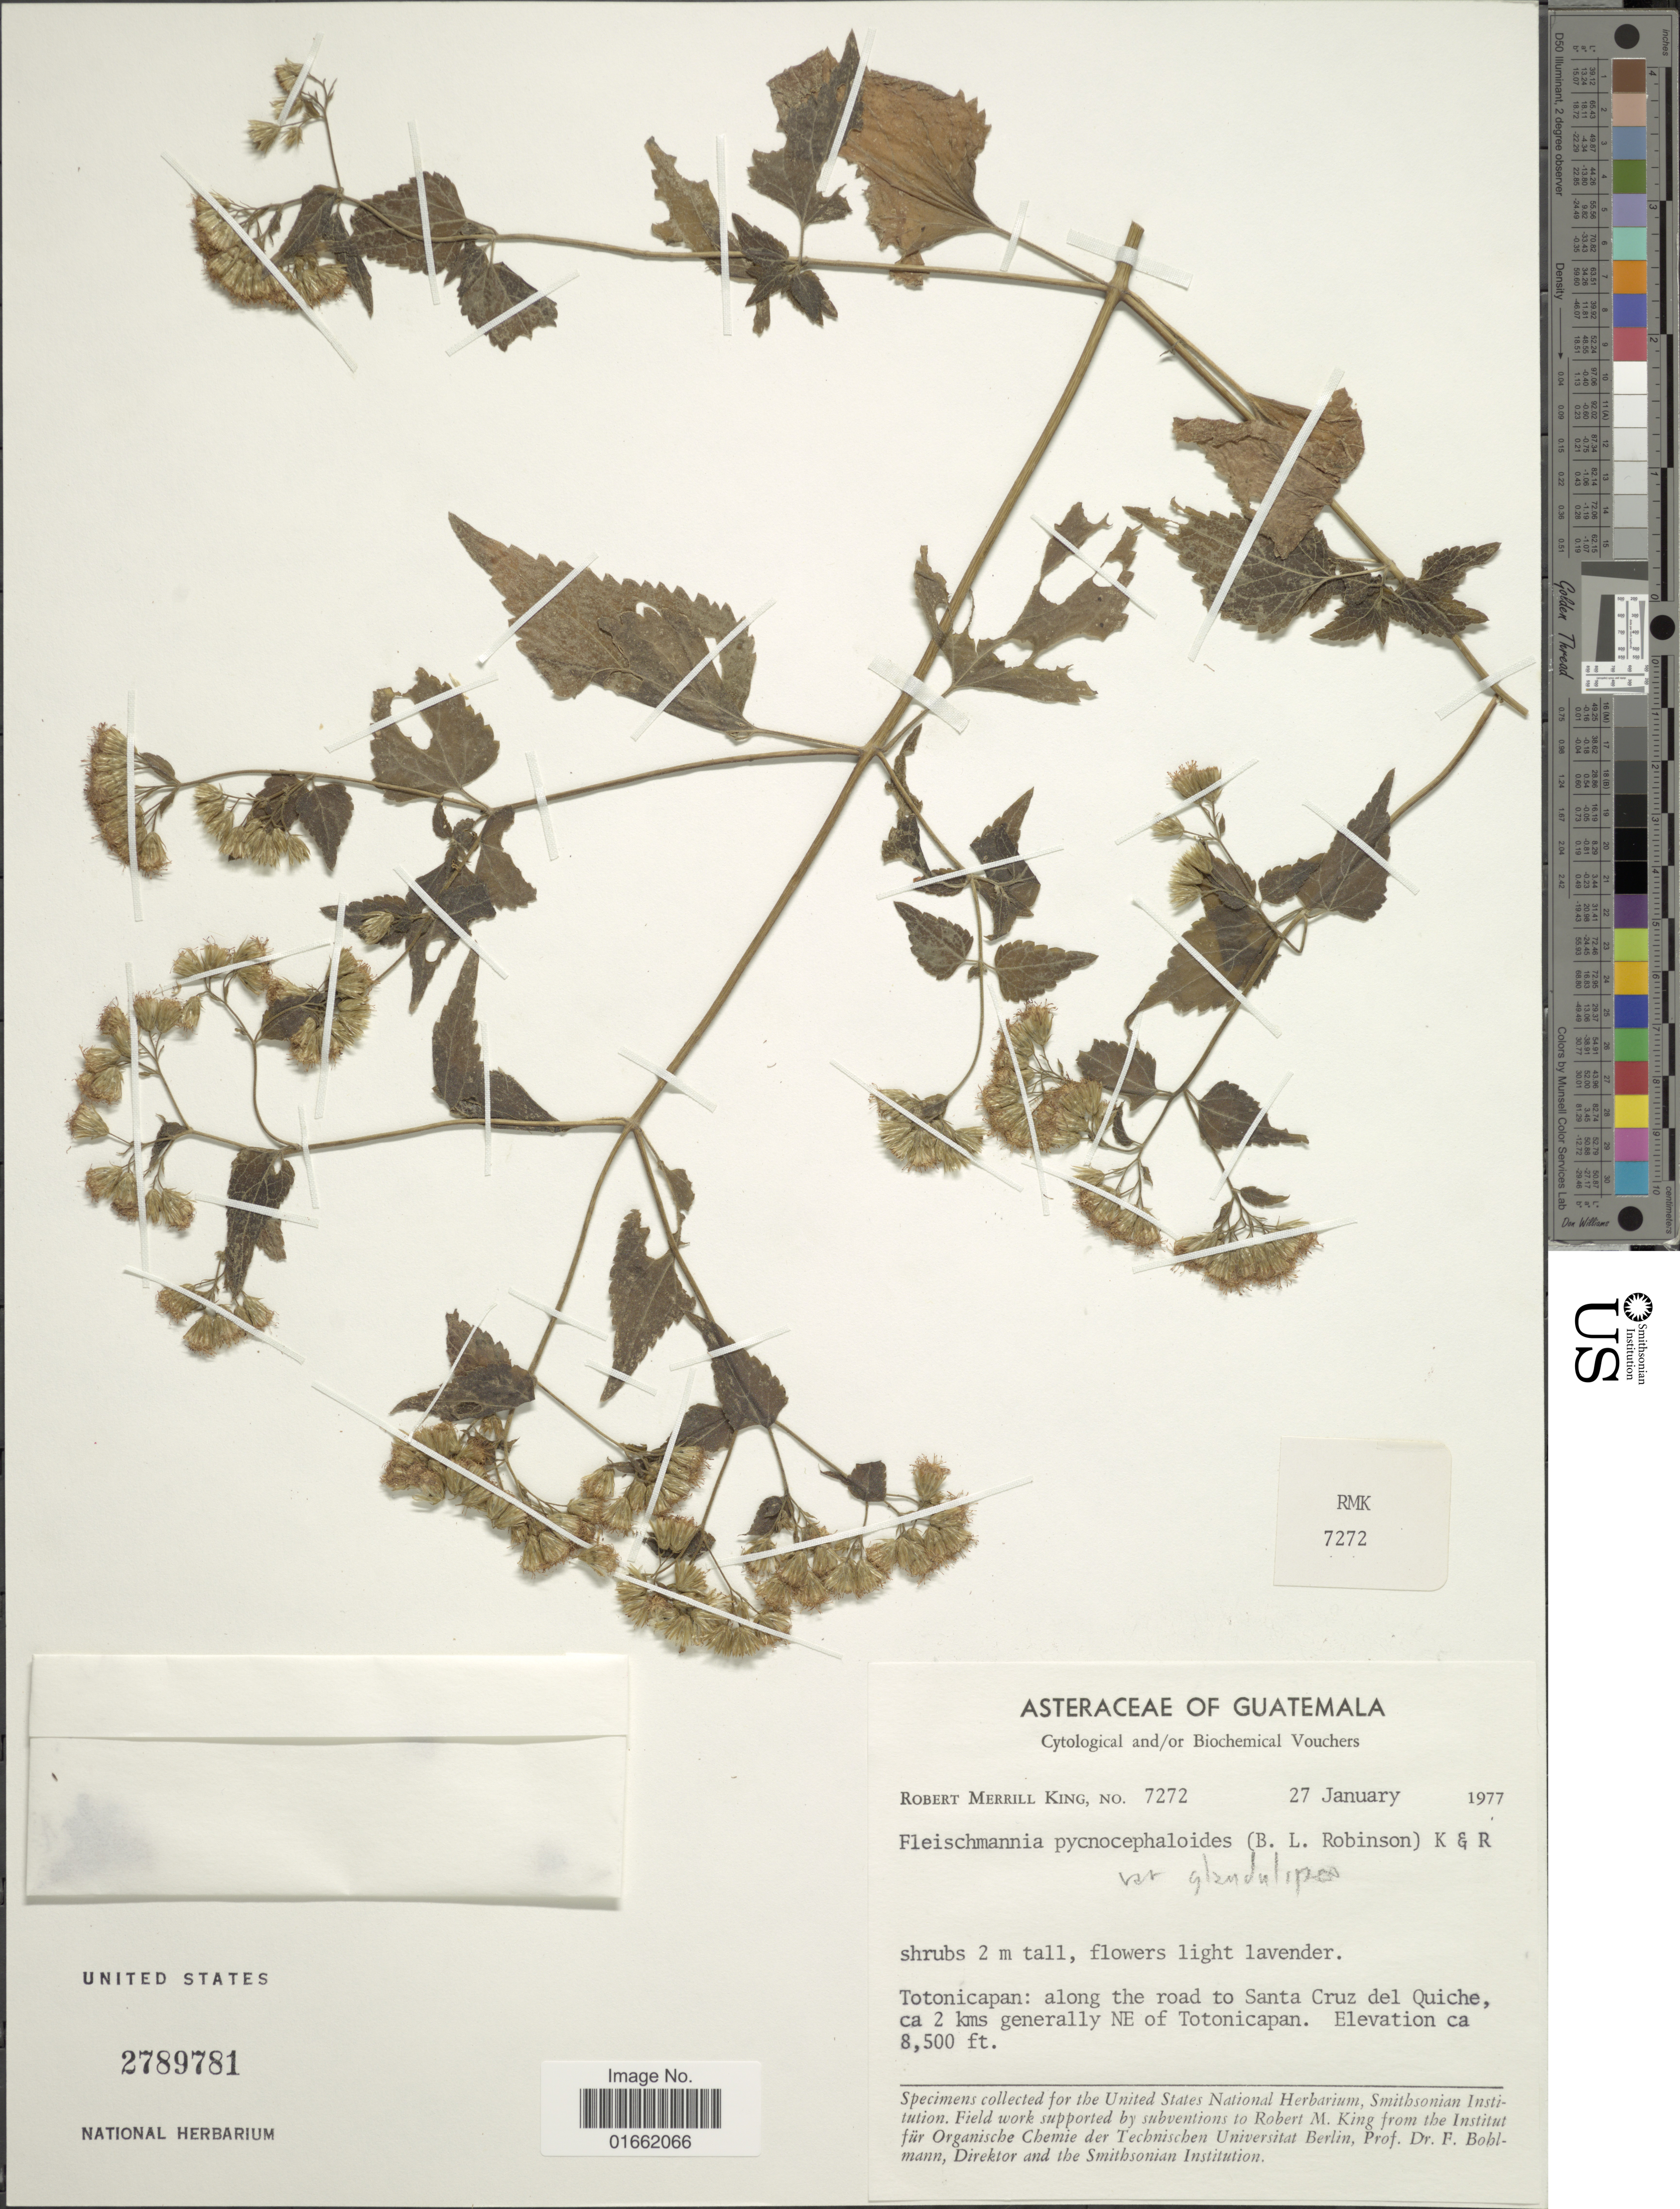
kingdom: Plantae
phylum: Tracheophyta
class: Magnoliopsida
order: Asterales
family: Asteraceae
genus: Fleischmannia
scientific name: Fleischmannia pycnocephaloides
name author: (B.L. Rob.) R.M. King & H. Rob.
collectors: R. M. King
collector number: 7272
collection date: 1977-01-27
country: Guatemala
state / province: Totonicapan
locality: Totonicapan: along the road to Santa Cruz del Quiche, ca 2 kms generally NE of Totonicapan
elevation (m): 2591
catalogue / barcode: US 2789781